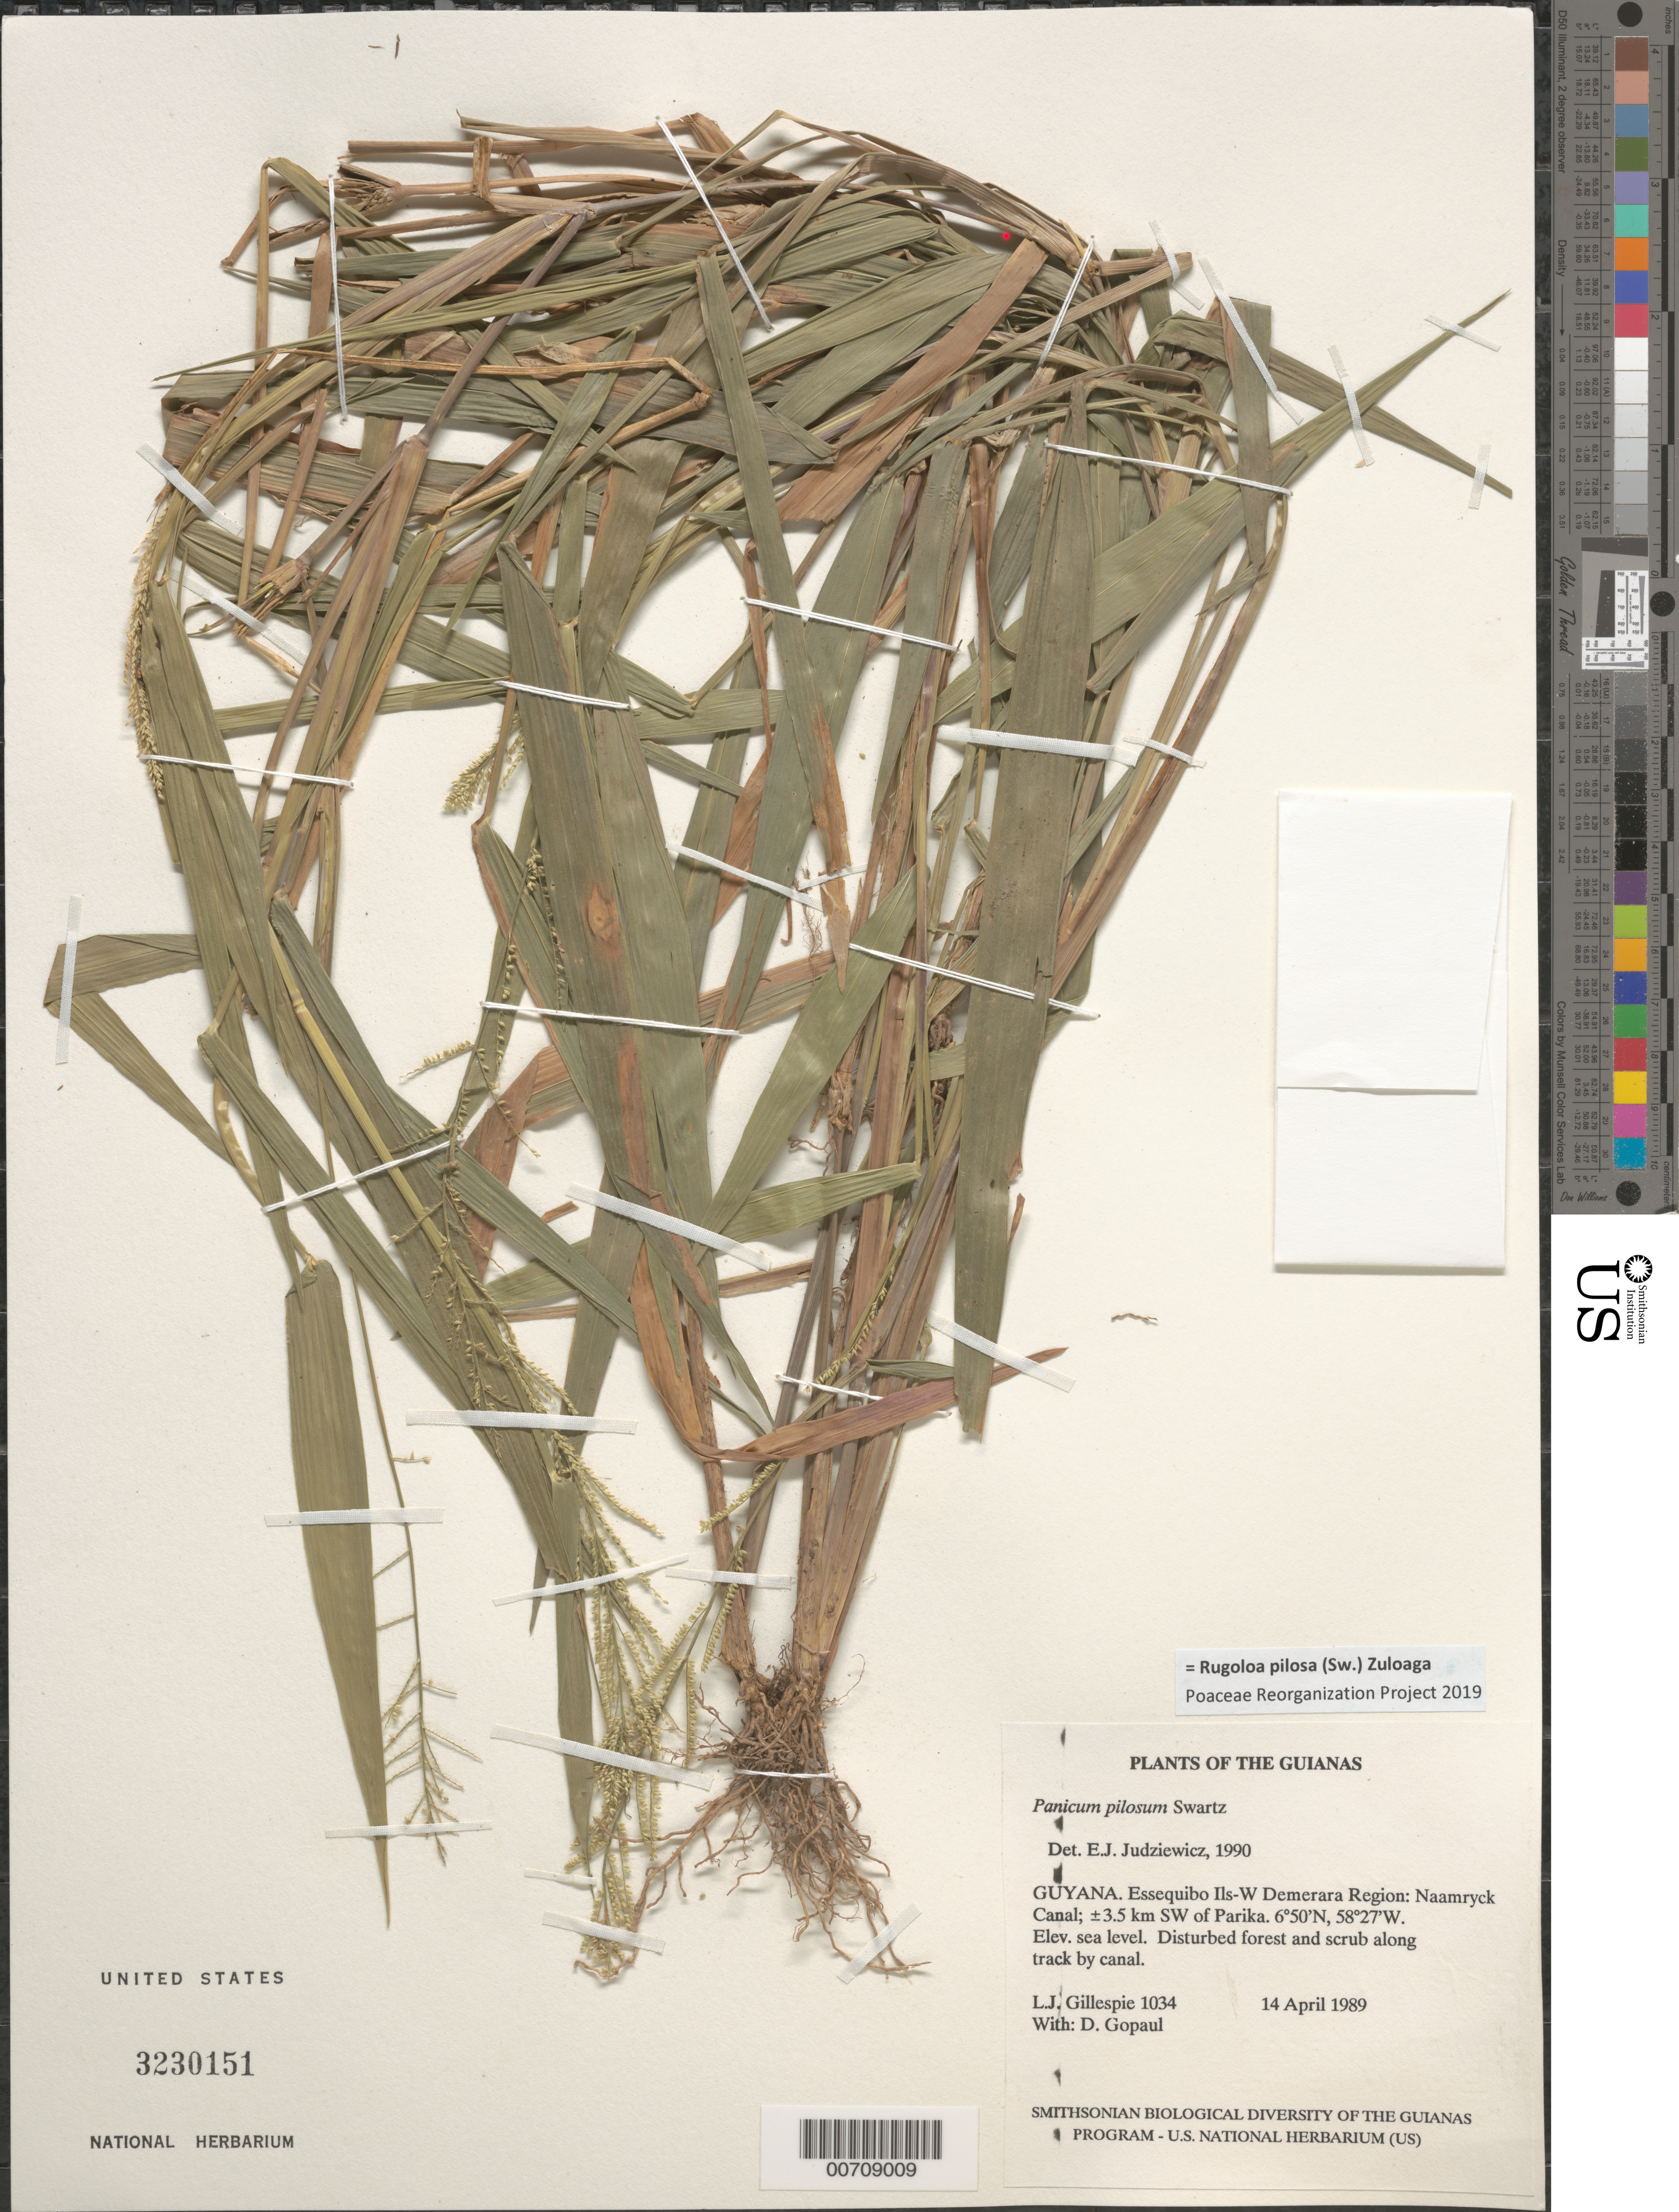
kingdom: Plantae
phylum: Tracheophyta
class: Liliopsida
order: Poales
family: Poaceae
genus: Panicum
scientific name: Panicum pilosum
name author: Sw.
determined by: Judziewicz, E. J.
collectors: L. J. Gillespie & D. Gopaul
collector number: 1034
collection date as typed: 14 April 1989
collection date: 1989-04-14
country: Guyana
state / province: Essequibo Isl-W. Demerara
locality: Naamryck Canal; ±3.5 km SW of Parika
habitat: Disturbed forest and scrub along track by canal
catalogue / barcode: US 3230151